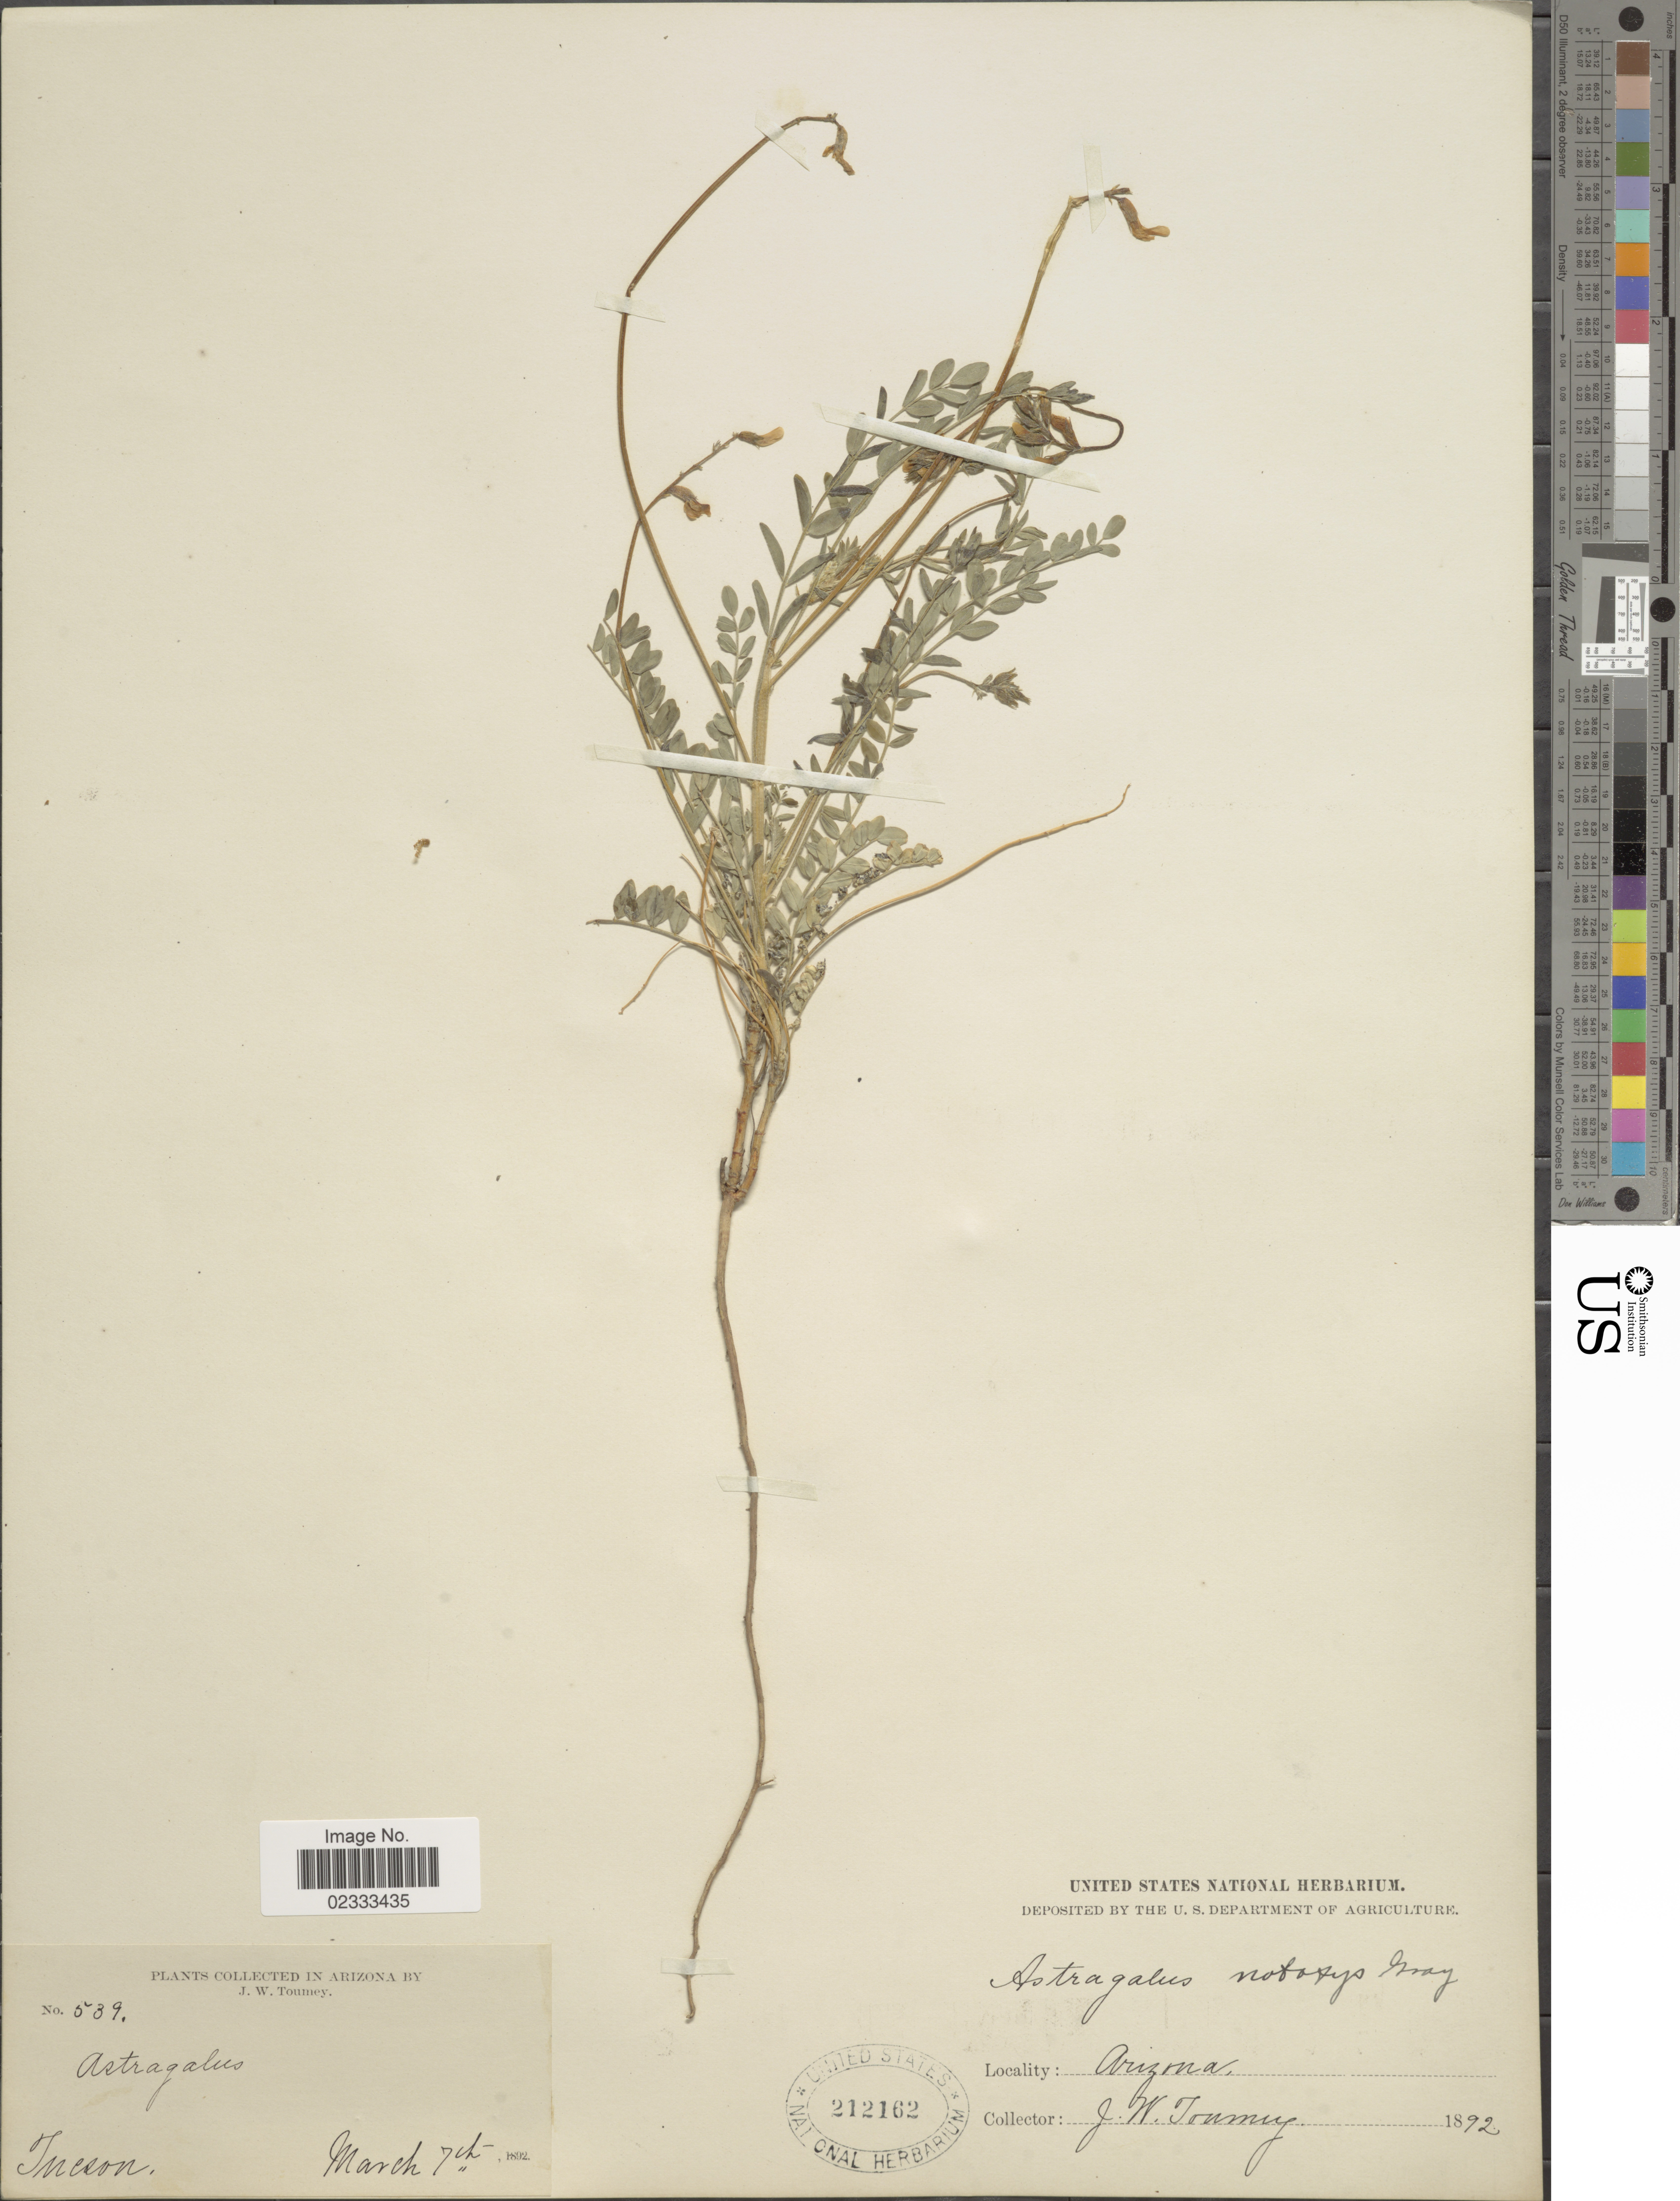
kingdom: Plantae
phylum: Tracheophyta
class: Magnoliopsida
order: Fabales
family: Fabaceae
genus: Astragalus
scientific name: Astragalus nothoxys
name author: A. Gray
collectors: J. W. Toumey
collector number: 539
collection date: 1892-03-07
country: United States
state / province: Arizona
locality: Tucson.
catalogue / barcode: US 212162